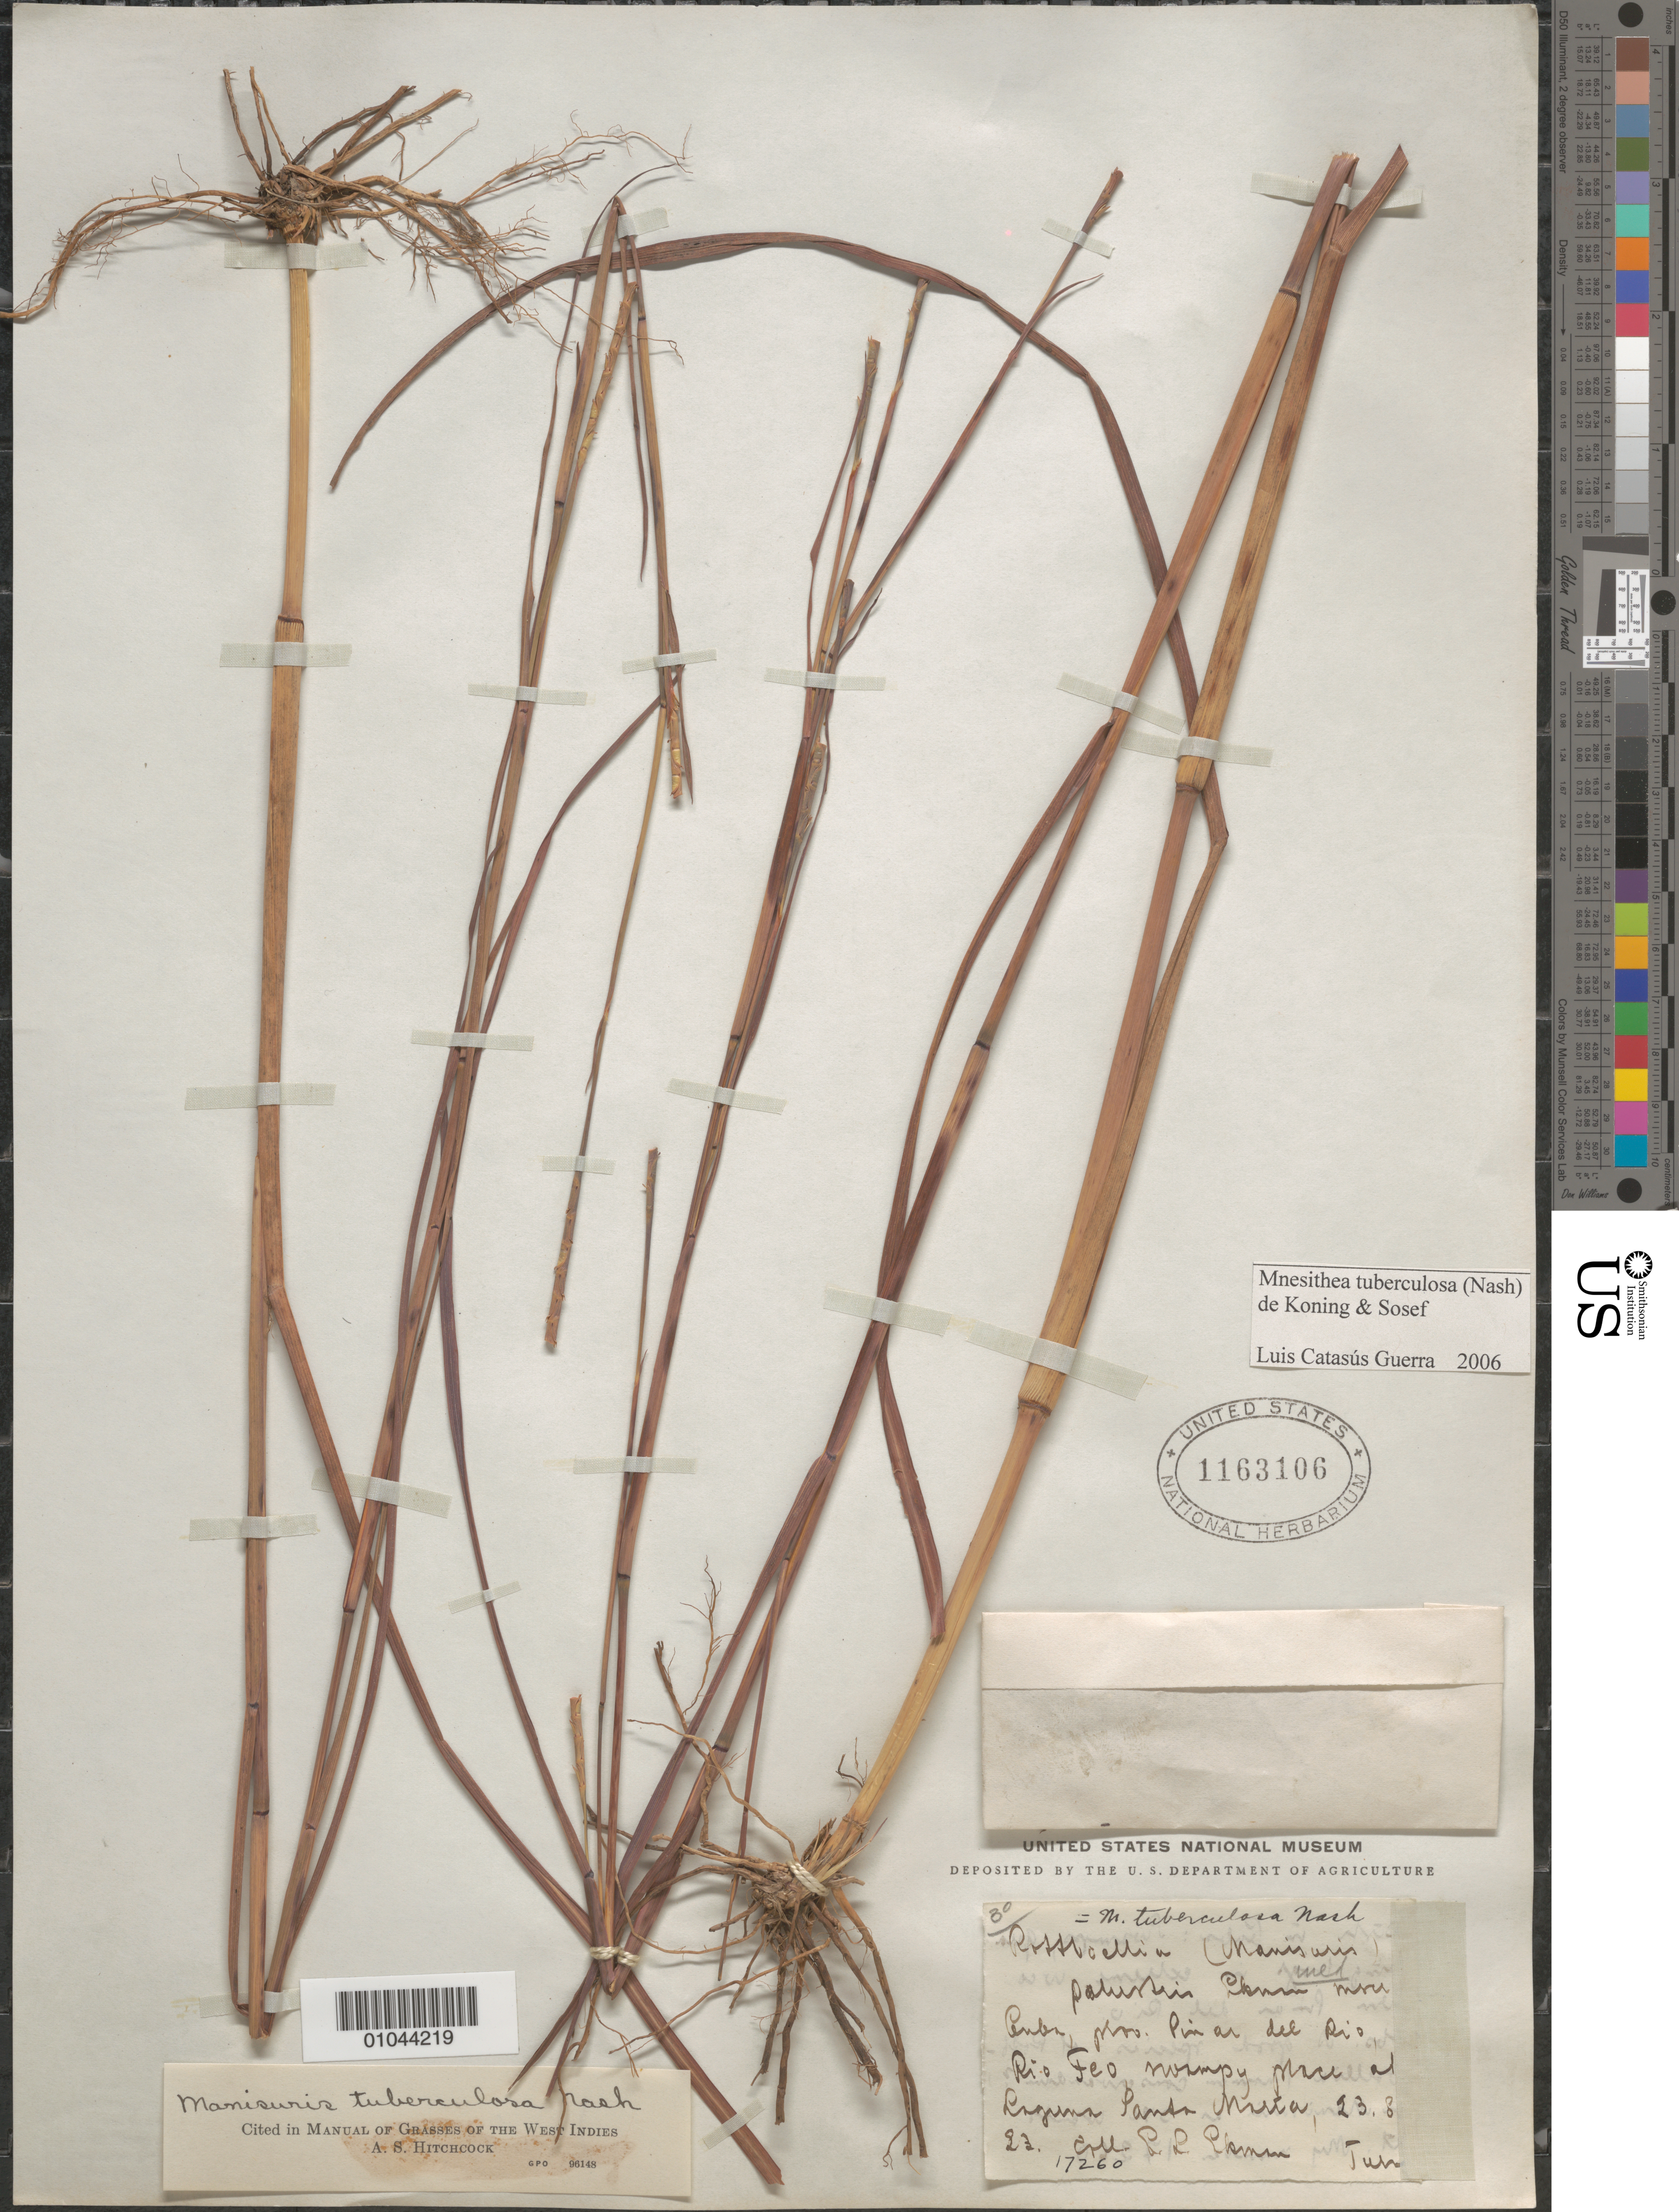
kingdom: Plantae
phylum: Tracheophyta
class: Liliopsida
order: Poales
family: Poaceae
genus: Mnesithea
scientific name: Mnesithea tuberculosa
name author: (Nash) de Koning & Sosef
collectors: E. L. Ekman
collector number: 17260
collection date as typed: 23 Aug 1923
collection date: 1923-08-23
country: Cuba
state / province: Pinar del Rio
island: Cuba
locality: Rio Feo noampy place at Laguna Santa Marta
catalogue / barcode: US 1163106